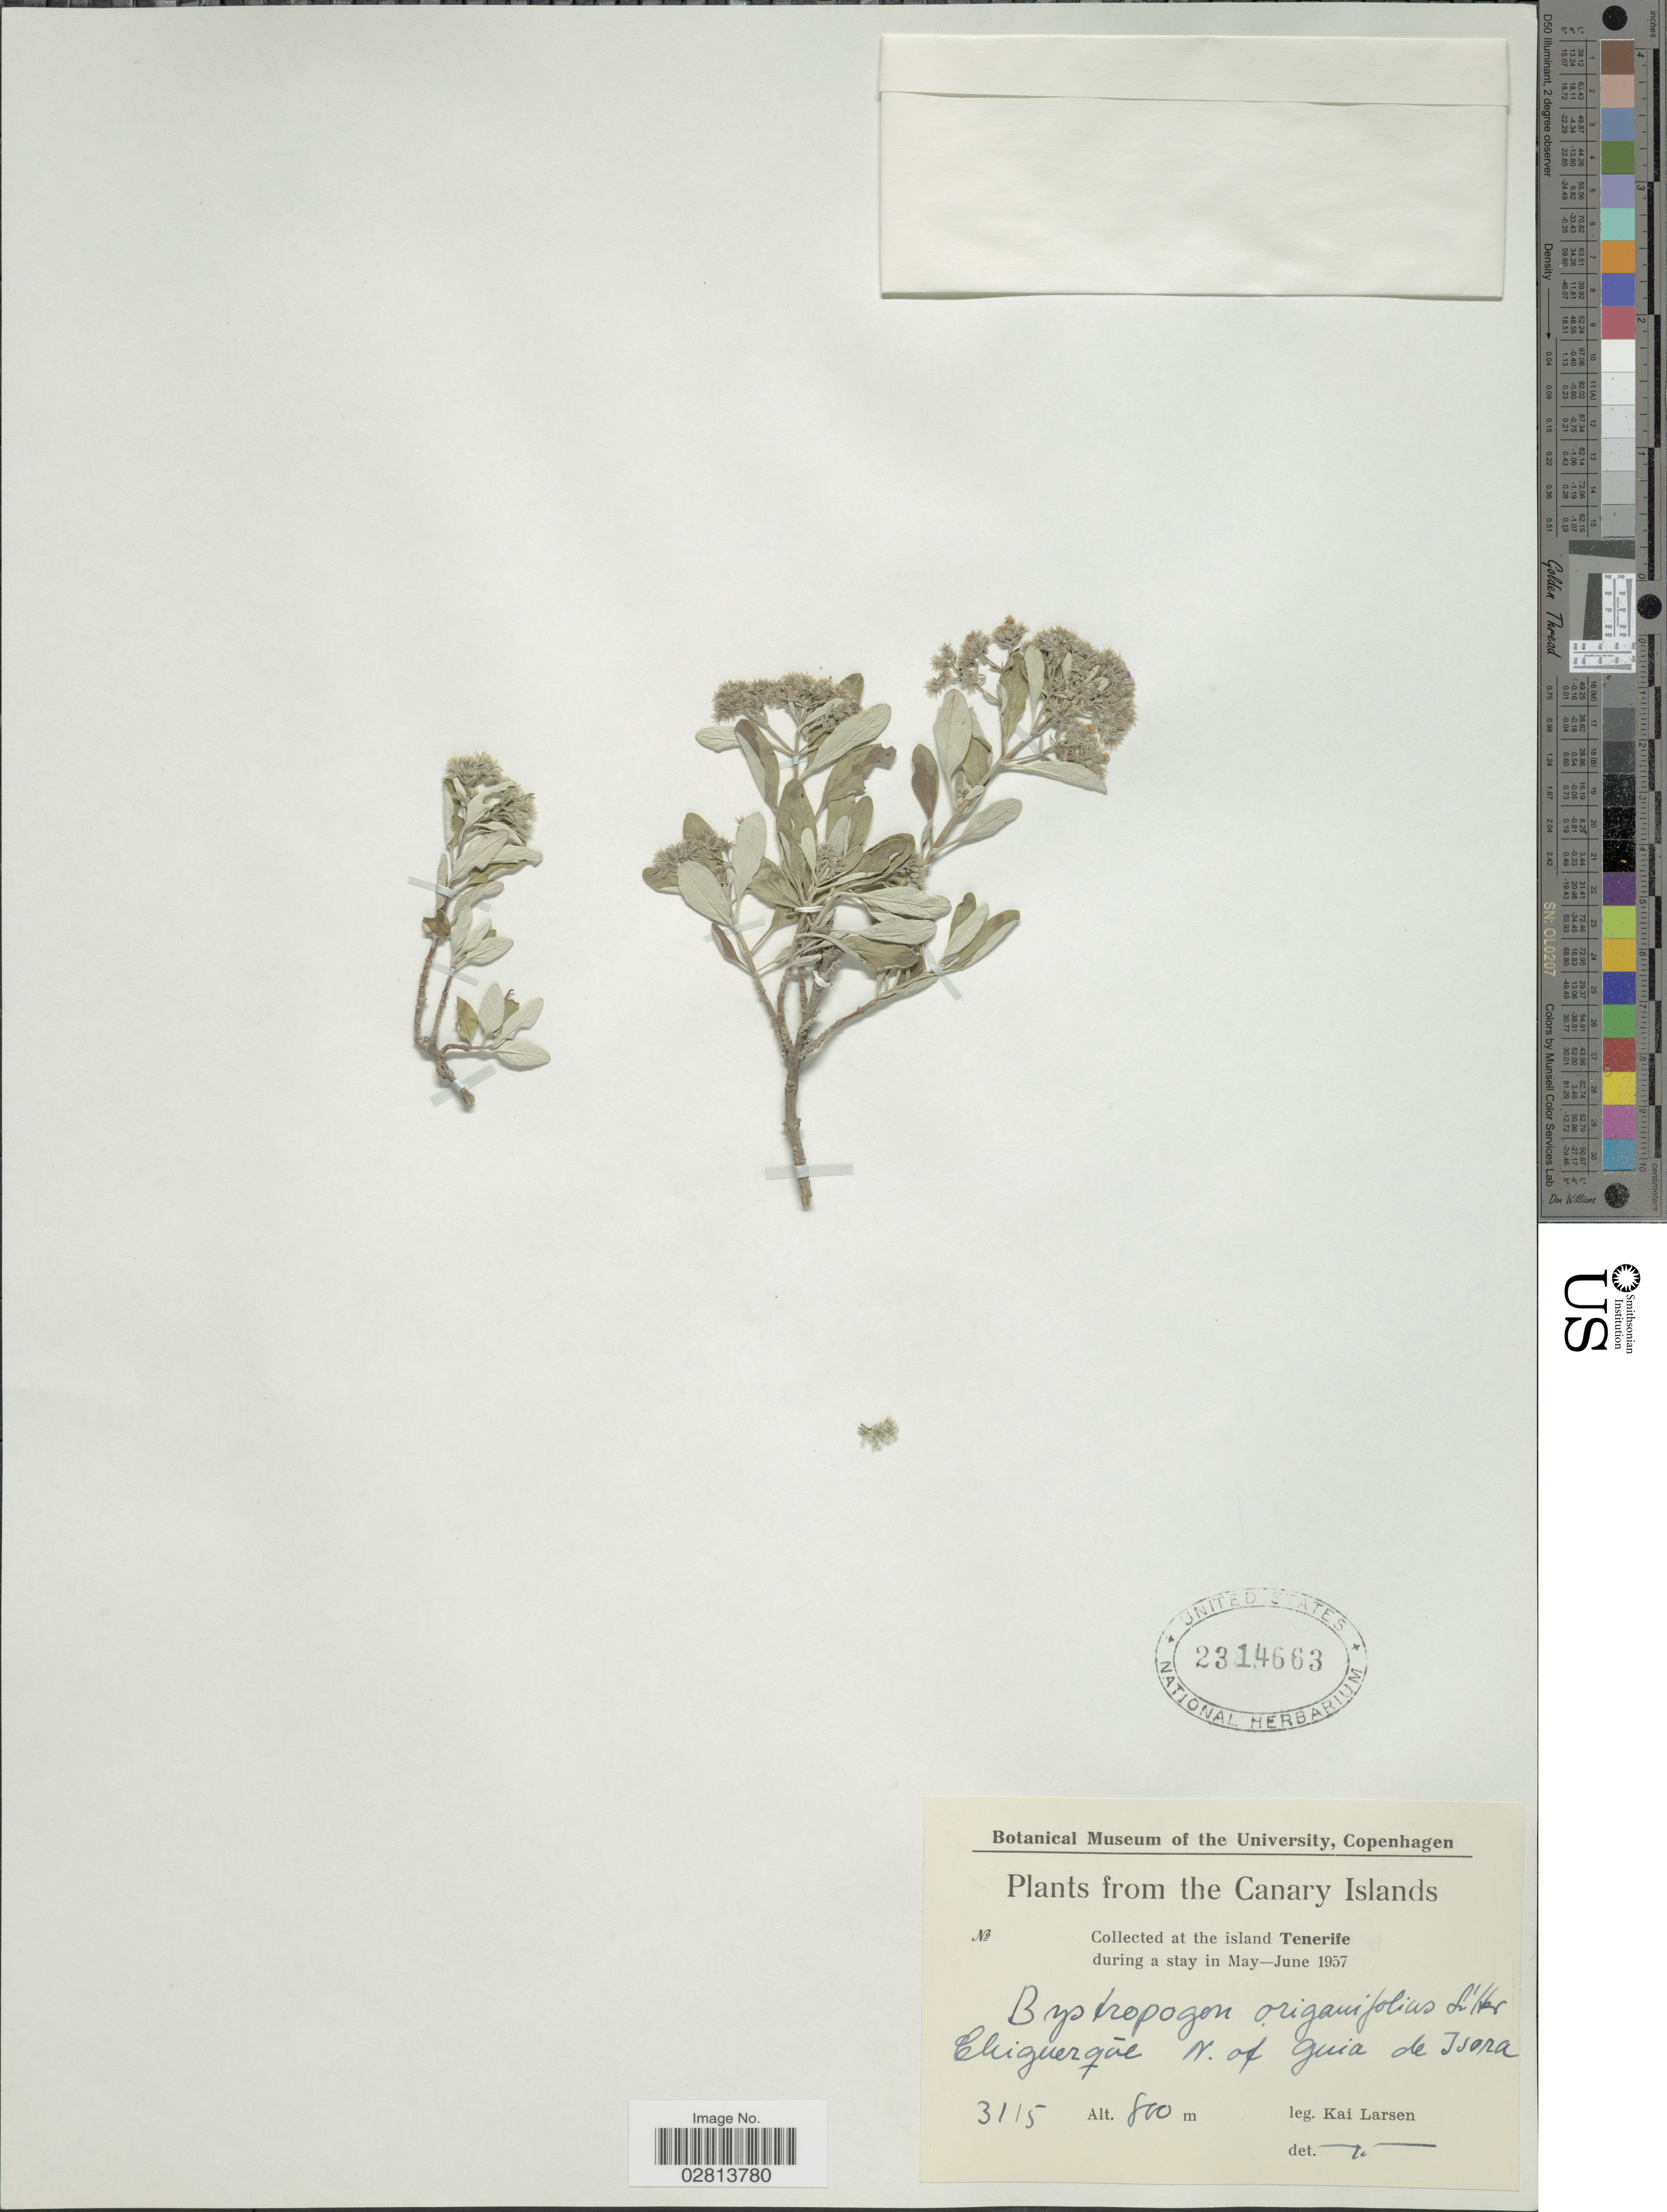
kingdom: Plantae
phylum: Tracheophyta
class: Magnoliopsida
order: Lamiales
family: Lamiaceae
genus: Bystropogon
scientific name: Bystropogon origanifolius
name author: L'Hér.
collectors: K. Larsen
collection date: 1957-05-31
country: Spain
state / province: Canarias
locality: Canary Islands, island Tenerife, Chiquerqúe N. of guia de Isora.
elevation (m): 800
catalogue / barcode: US 2314663